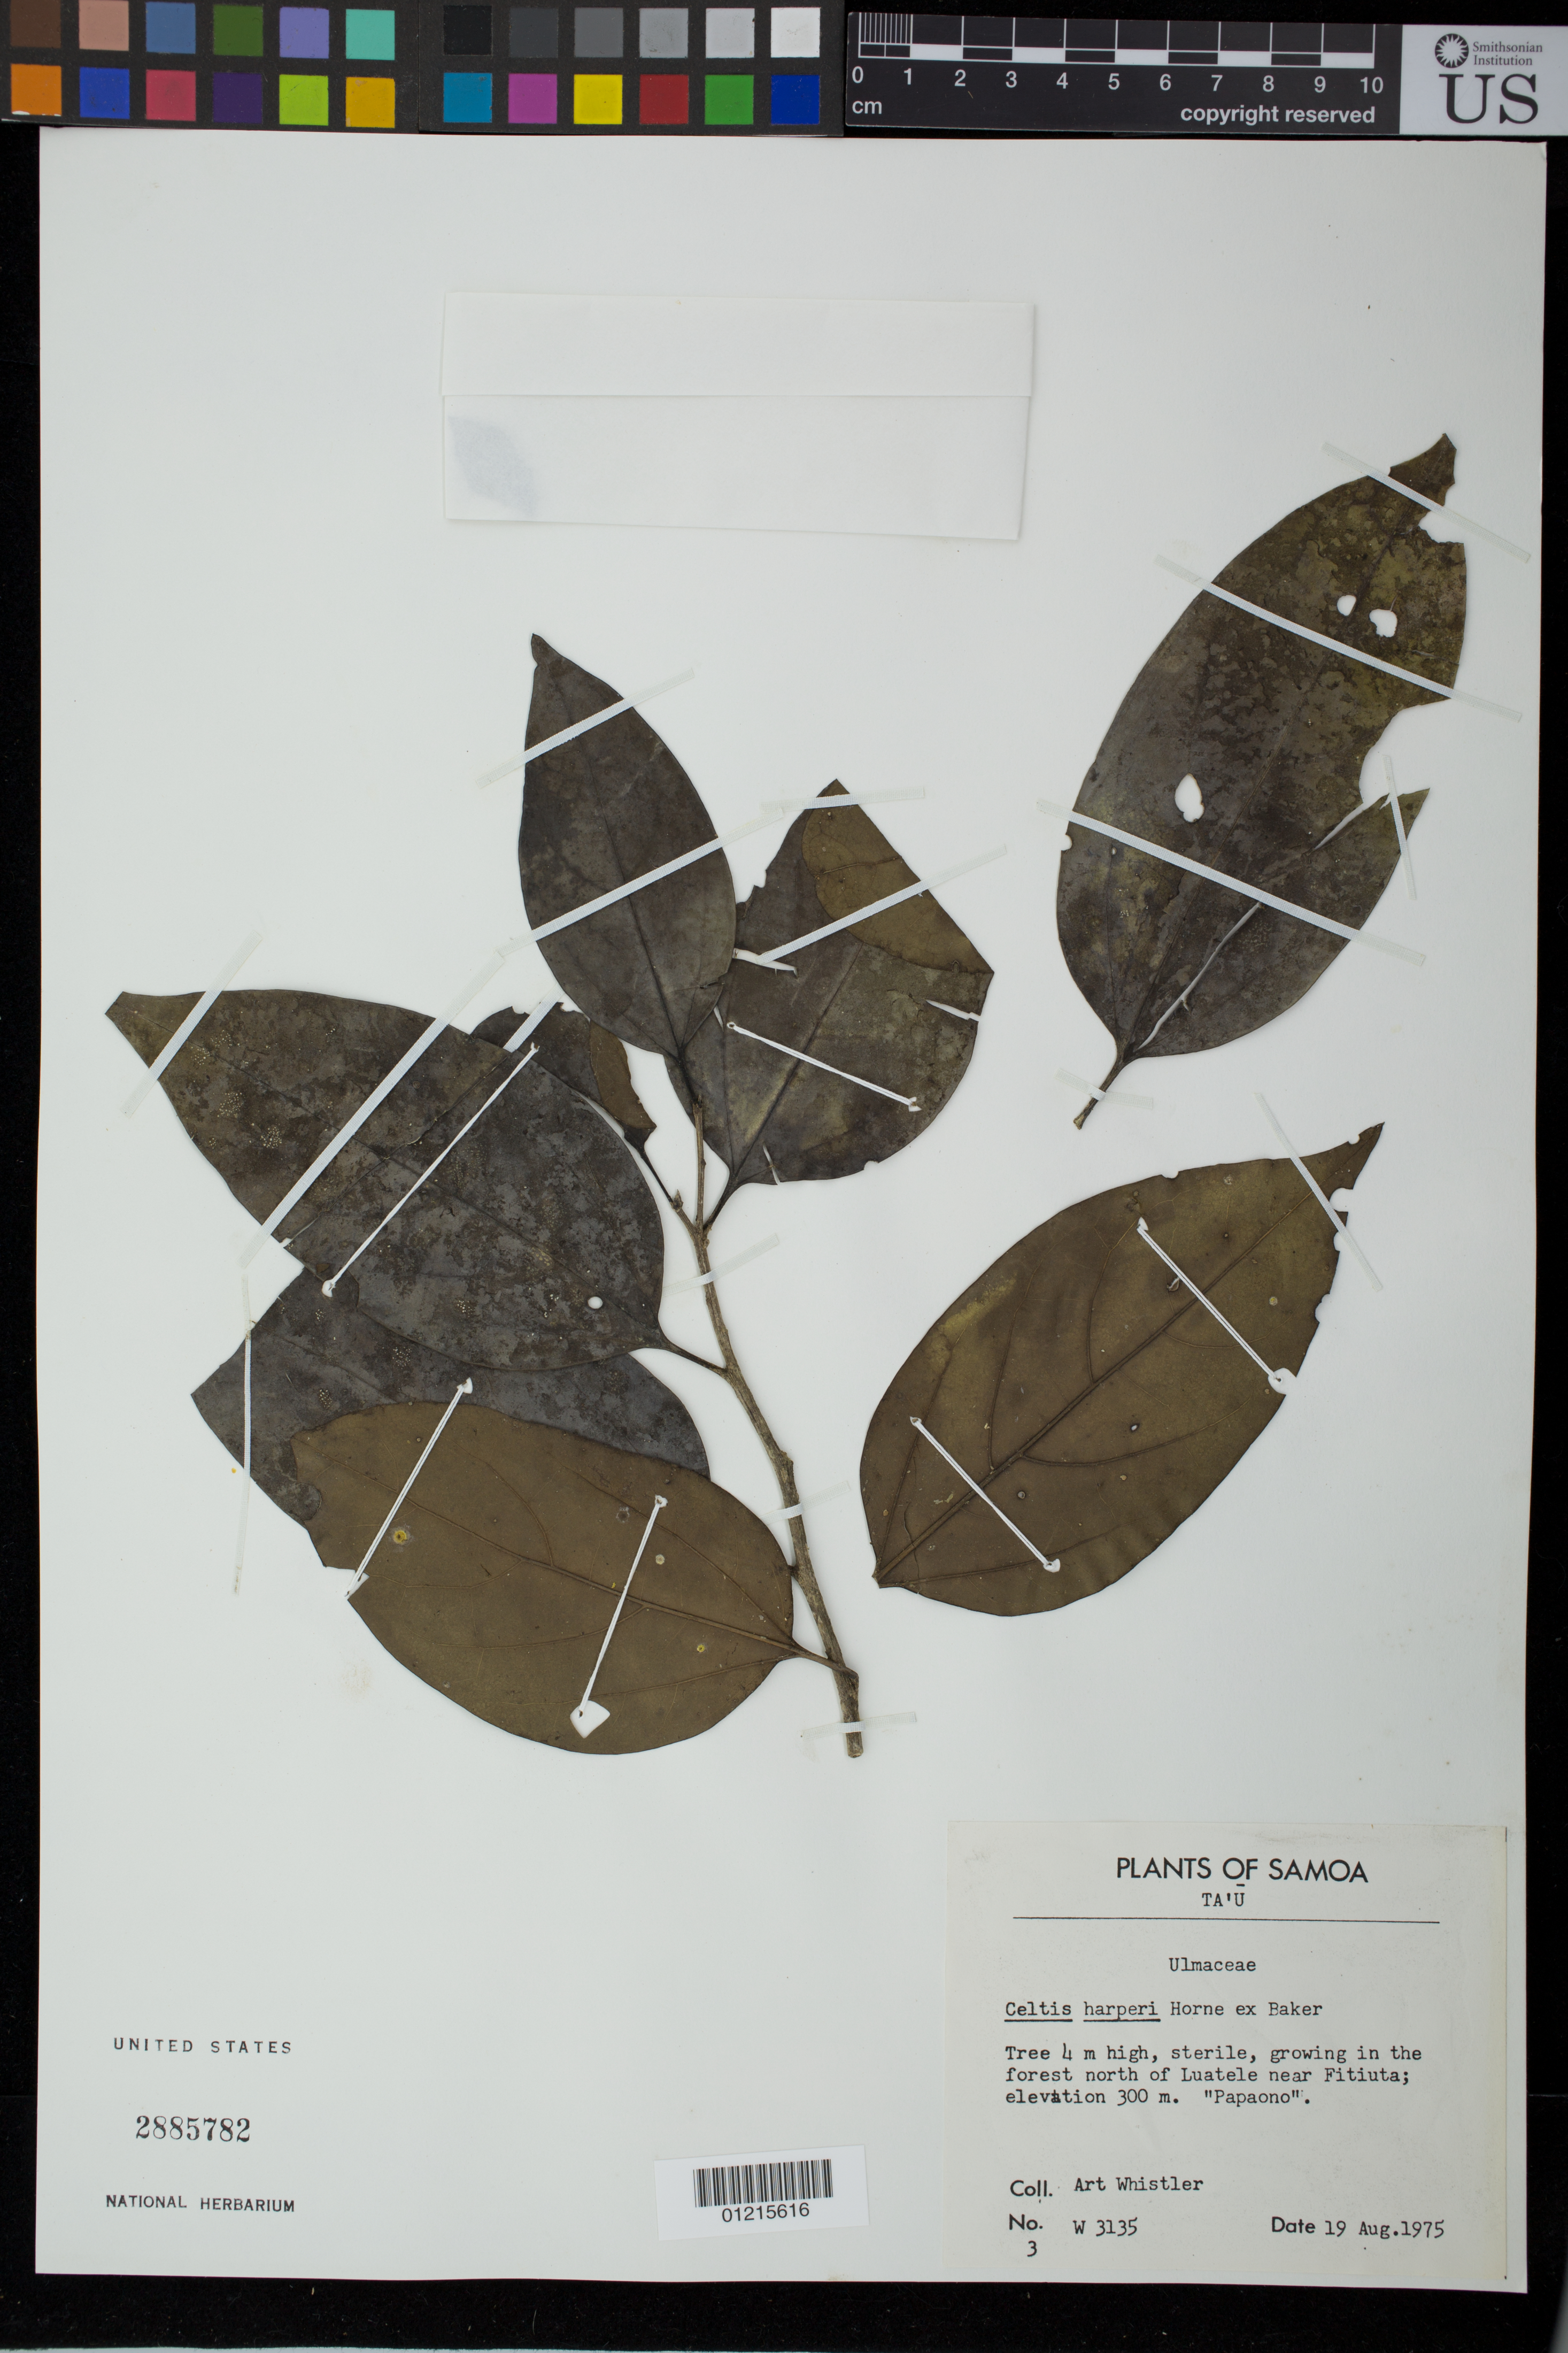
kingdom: Plantae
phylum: Tracheophyta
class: Magnoliopsida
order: Rosales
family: Cannabaceae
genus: Celtis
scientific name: Celtis harperi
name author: Horne ex Baker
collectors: A. Whistler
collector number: W3135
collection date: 1975-08-19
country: American Samoa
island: Ta'u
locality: Growing in the forest north of Luatele near Fitiuta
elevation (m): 300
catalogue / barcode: US 2885782